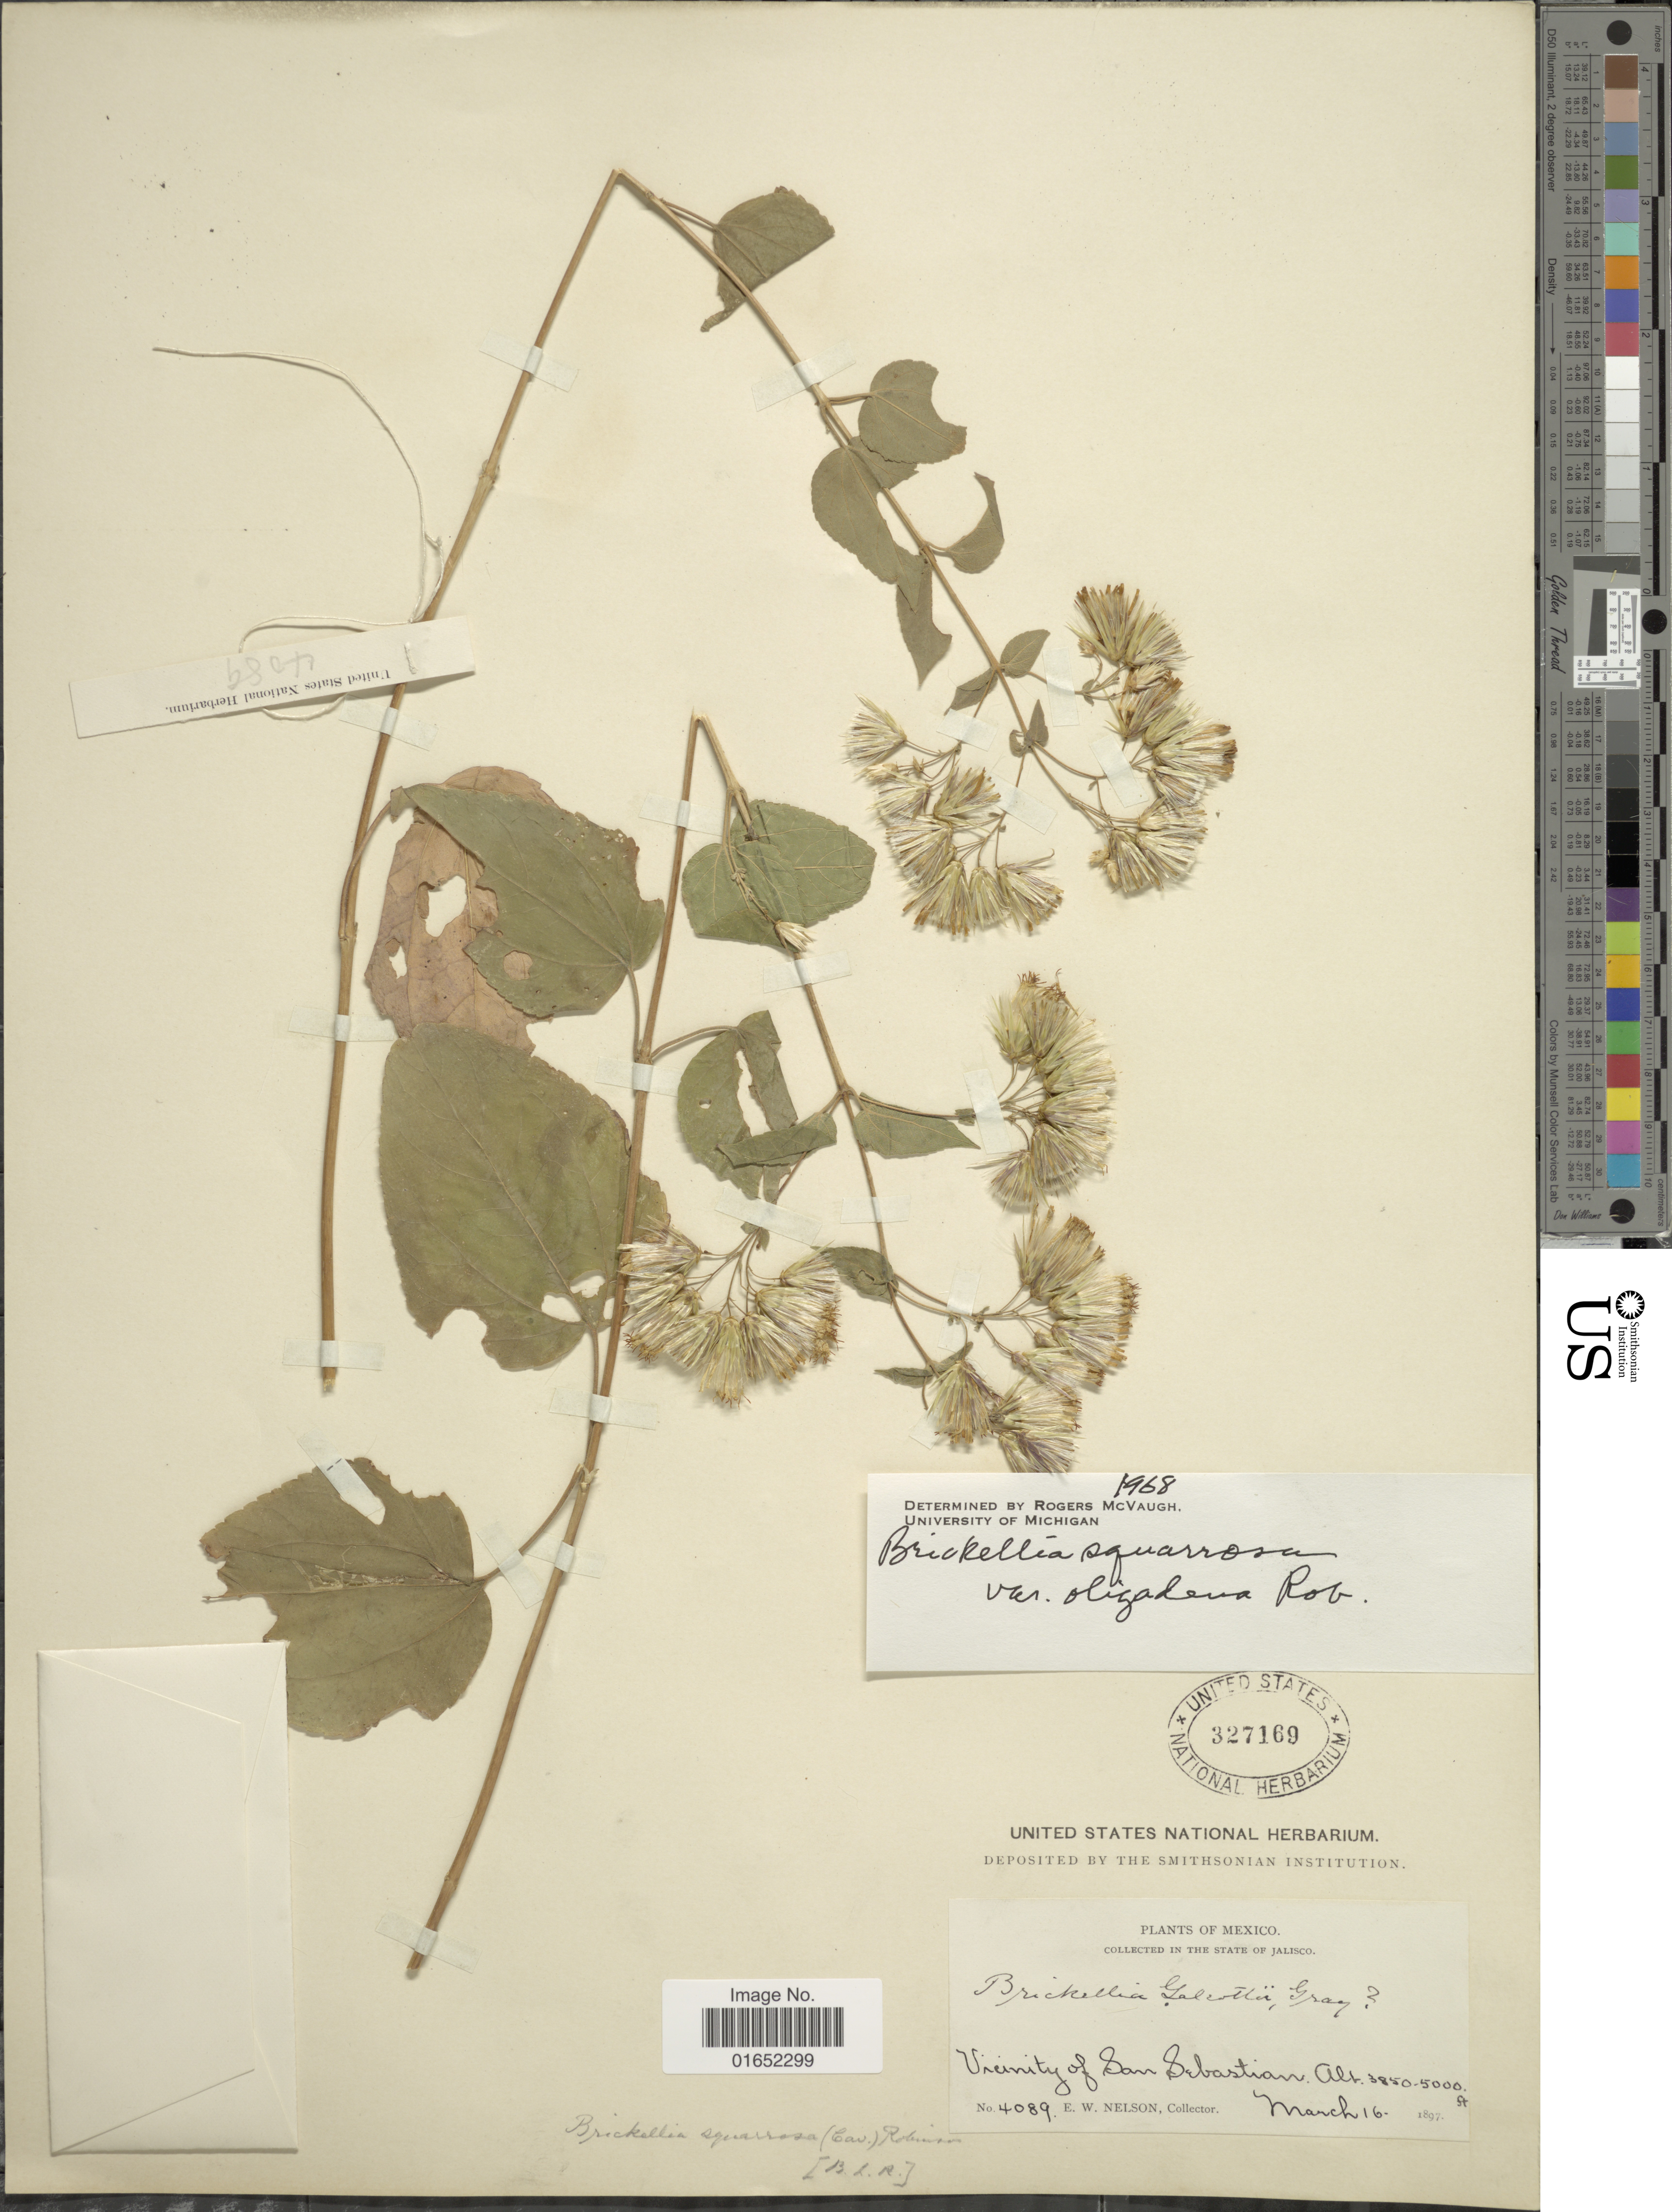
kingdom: Plantae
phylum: Tracheophyta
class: Magnoliopsida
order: Asterales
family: Asteraceae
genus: Brickellia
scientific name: Brickellia squarrosa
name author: B.L. Rob. & Seaton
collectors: E. W. Nelson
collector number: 4089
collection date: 1897-03-16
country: Mexico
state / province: Jalisco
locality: Vicinity of San Sebastian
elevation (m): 1173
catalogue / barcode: US 327169